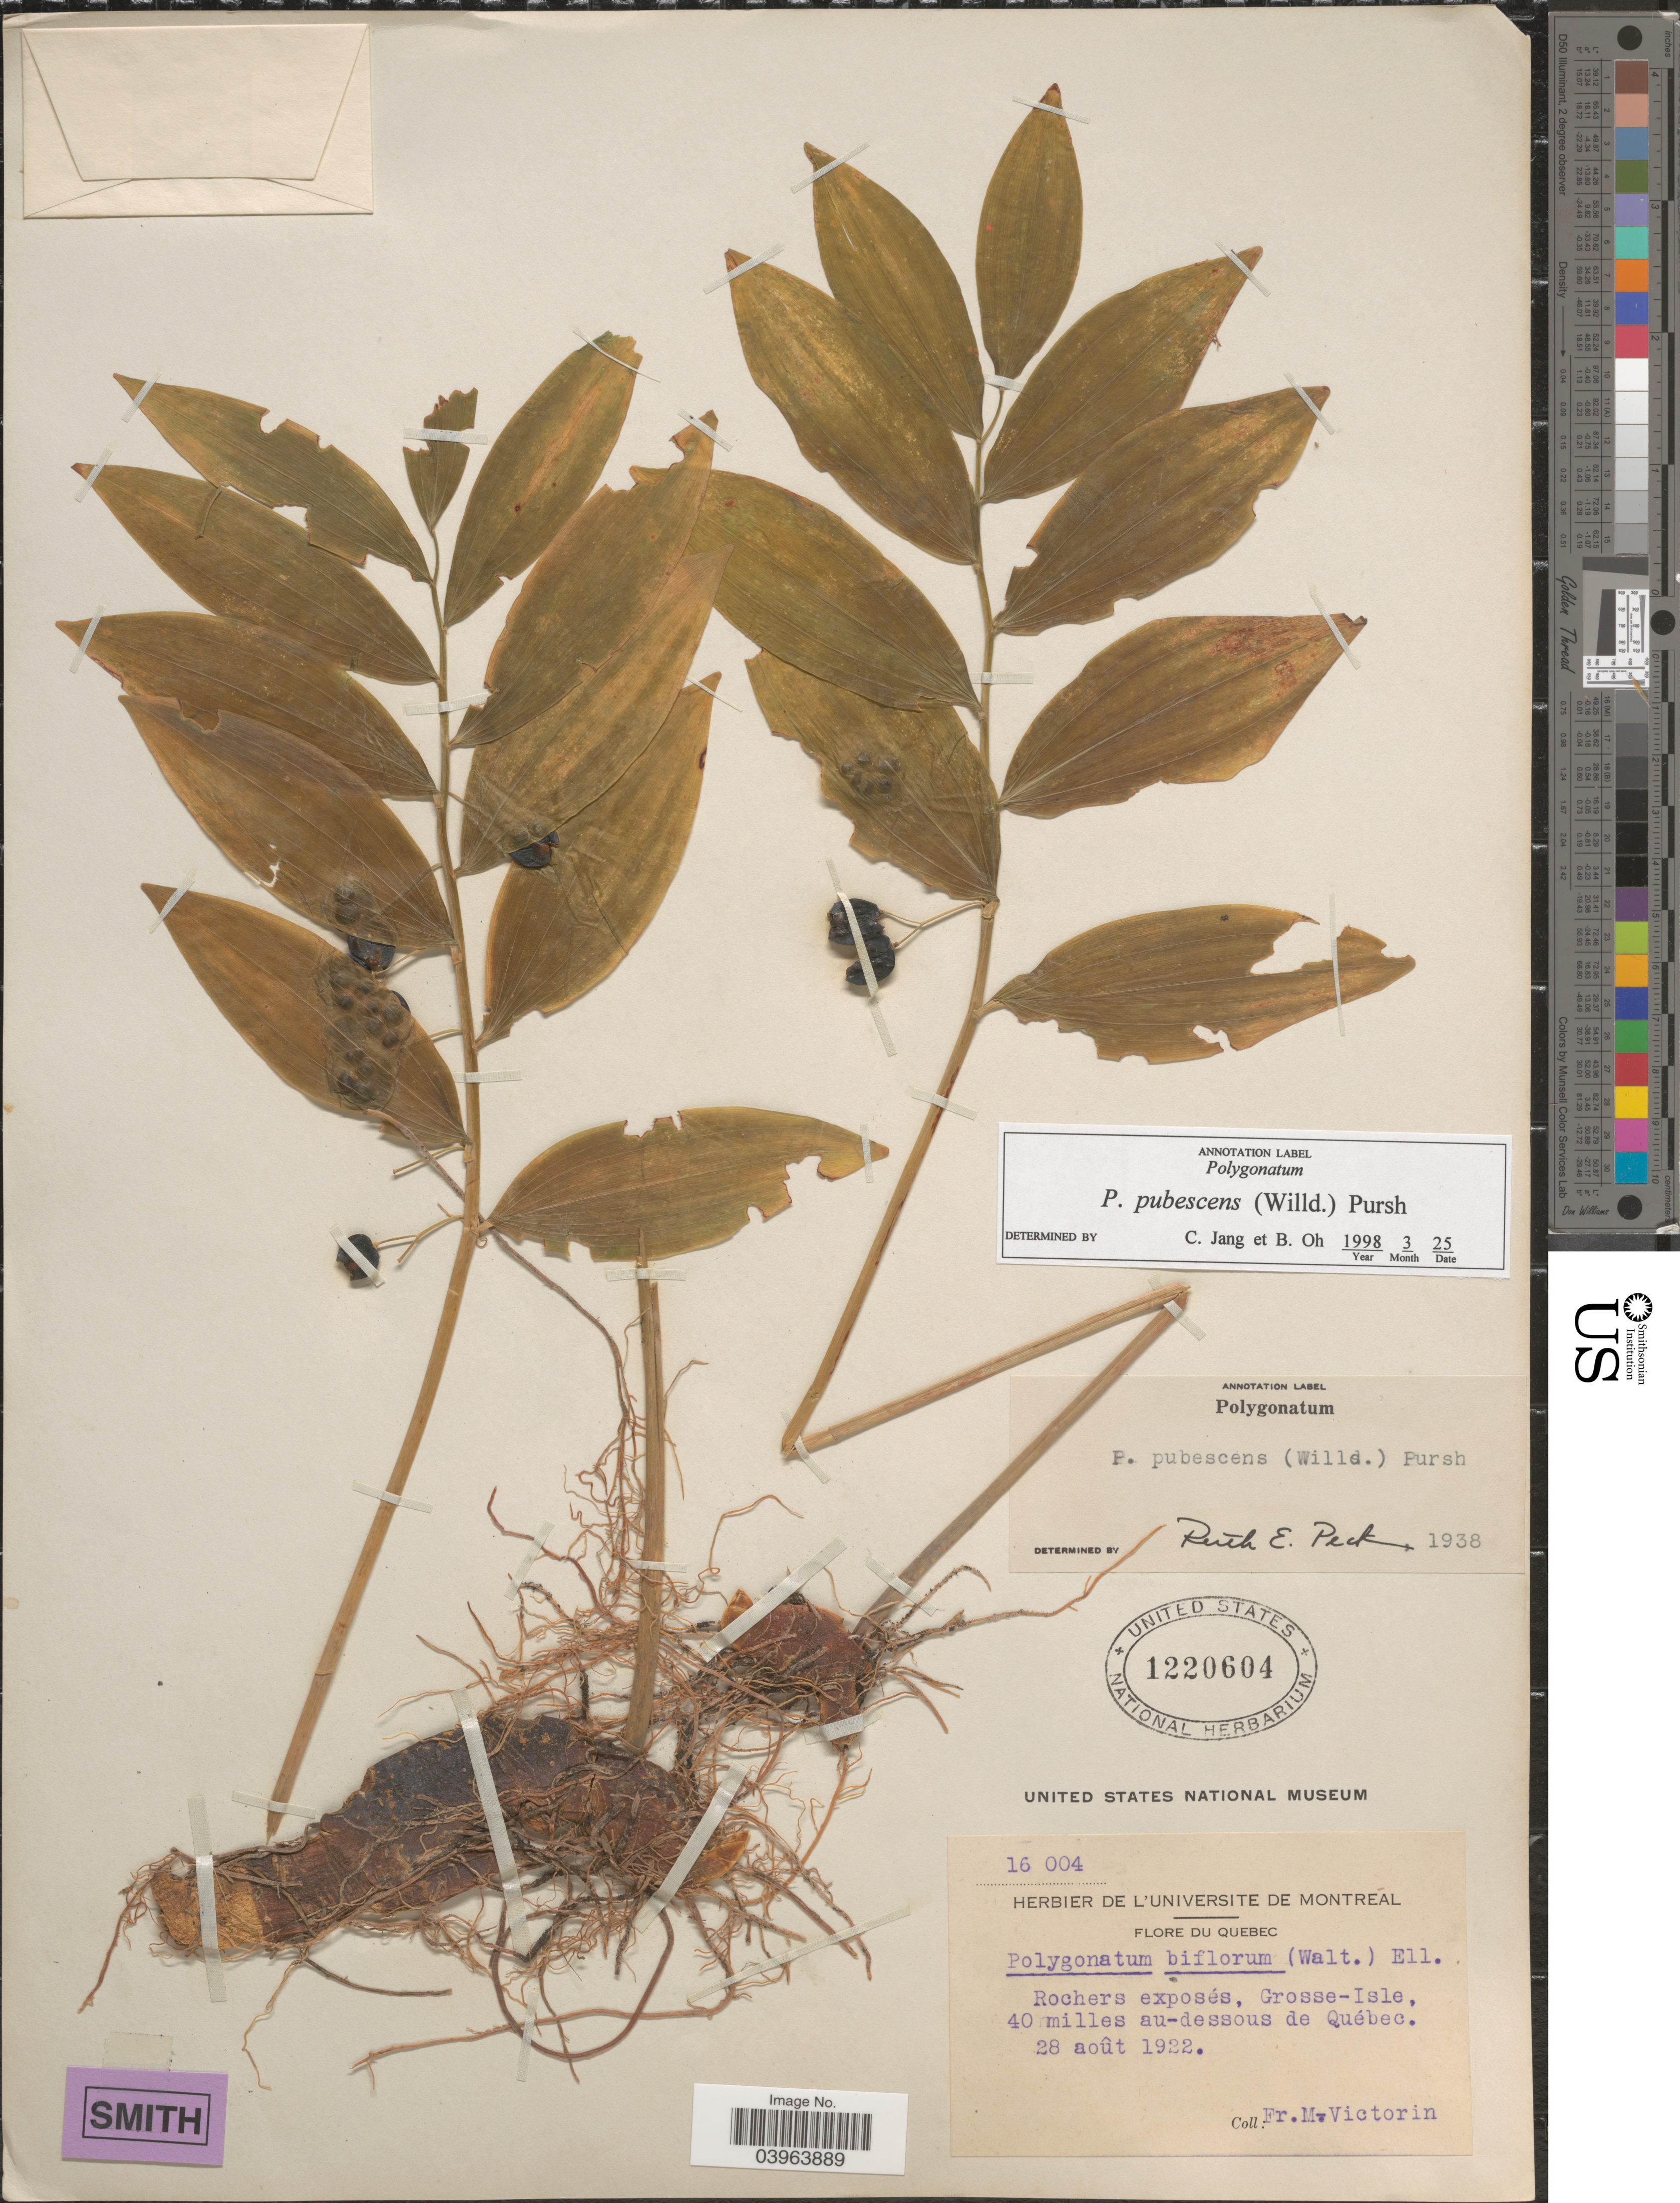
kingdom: Plantae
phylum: Tracheophyta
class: Liliopsida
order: Asparagales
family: Asparagaceae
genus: Polygonatum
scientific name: Polygonatum pubescens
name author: (Willd.) Pursh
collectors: F. Marie-Victorin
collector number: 16004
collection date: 1922-08-28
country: Canada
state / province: Quebec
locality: Rochers exposés, Grosse-Isle, 40 milles au-dessous de Québec.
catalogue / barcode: US 1220604